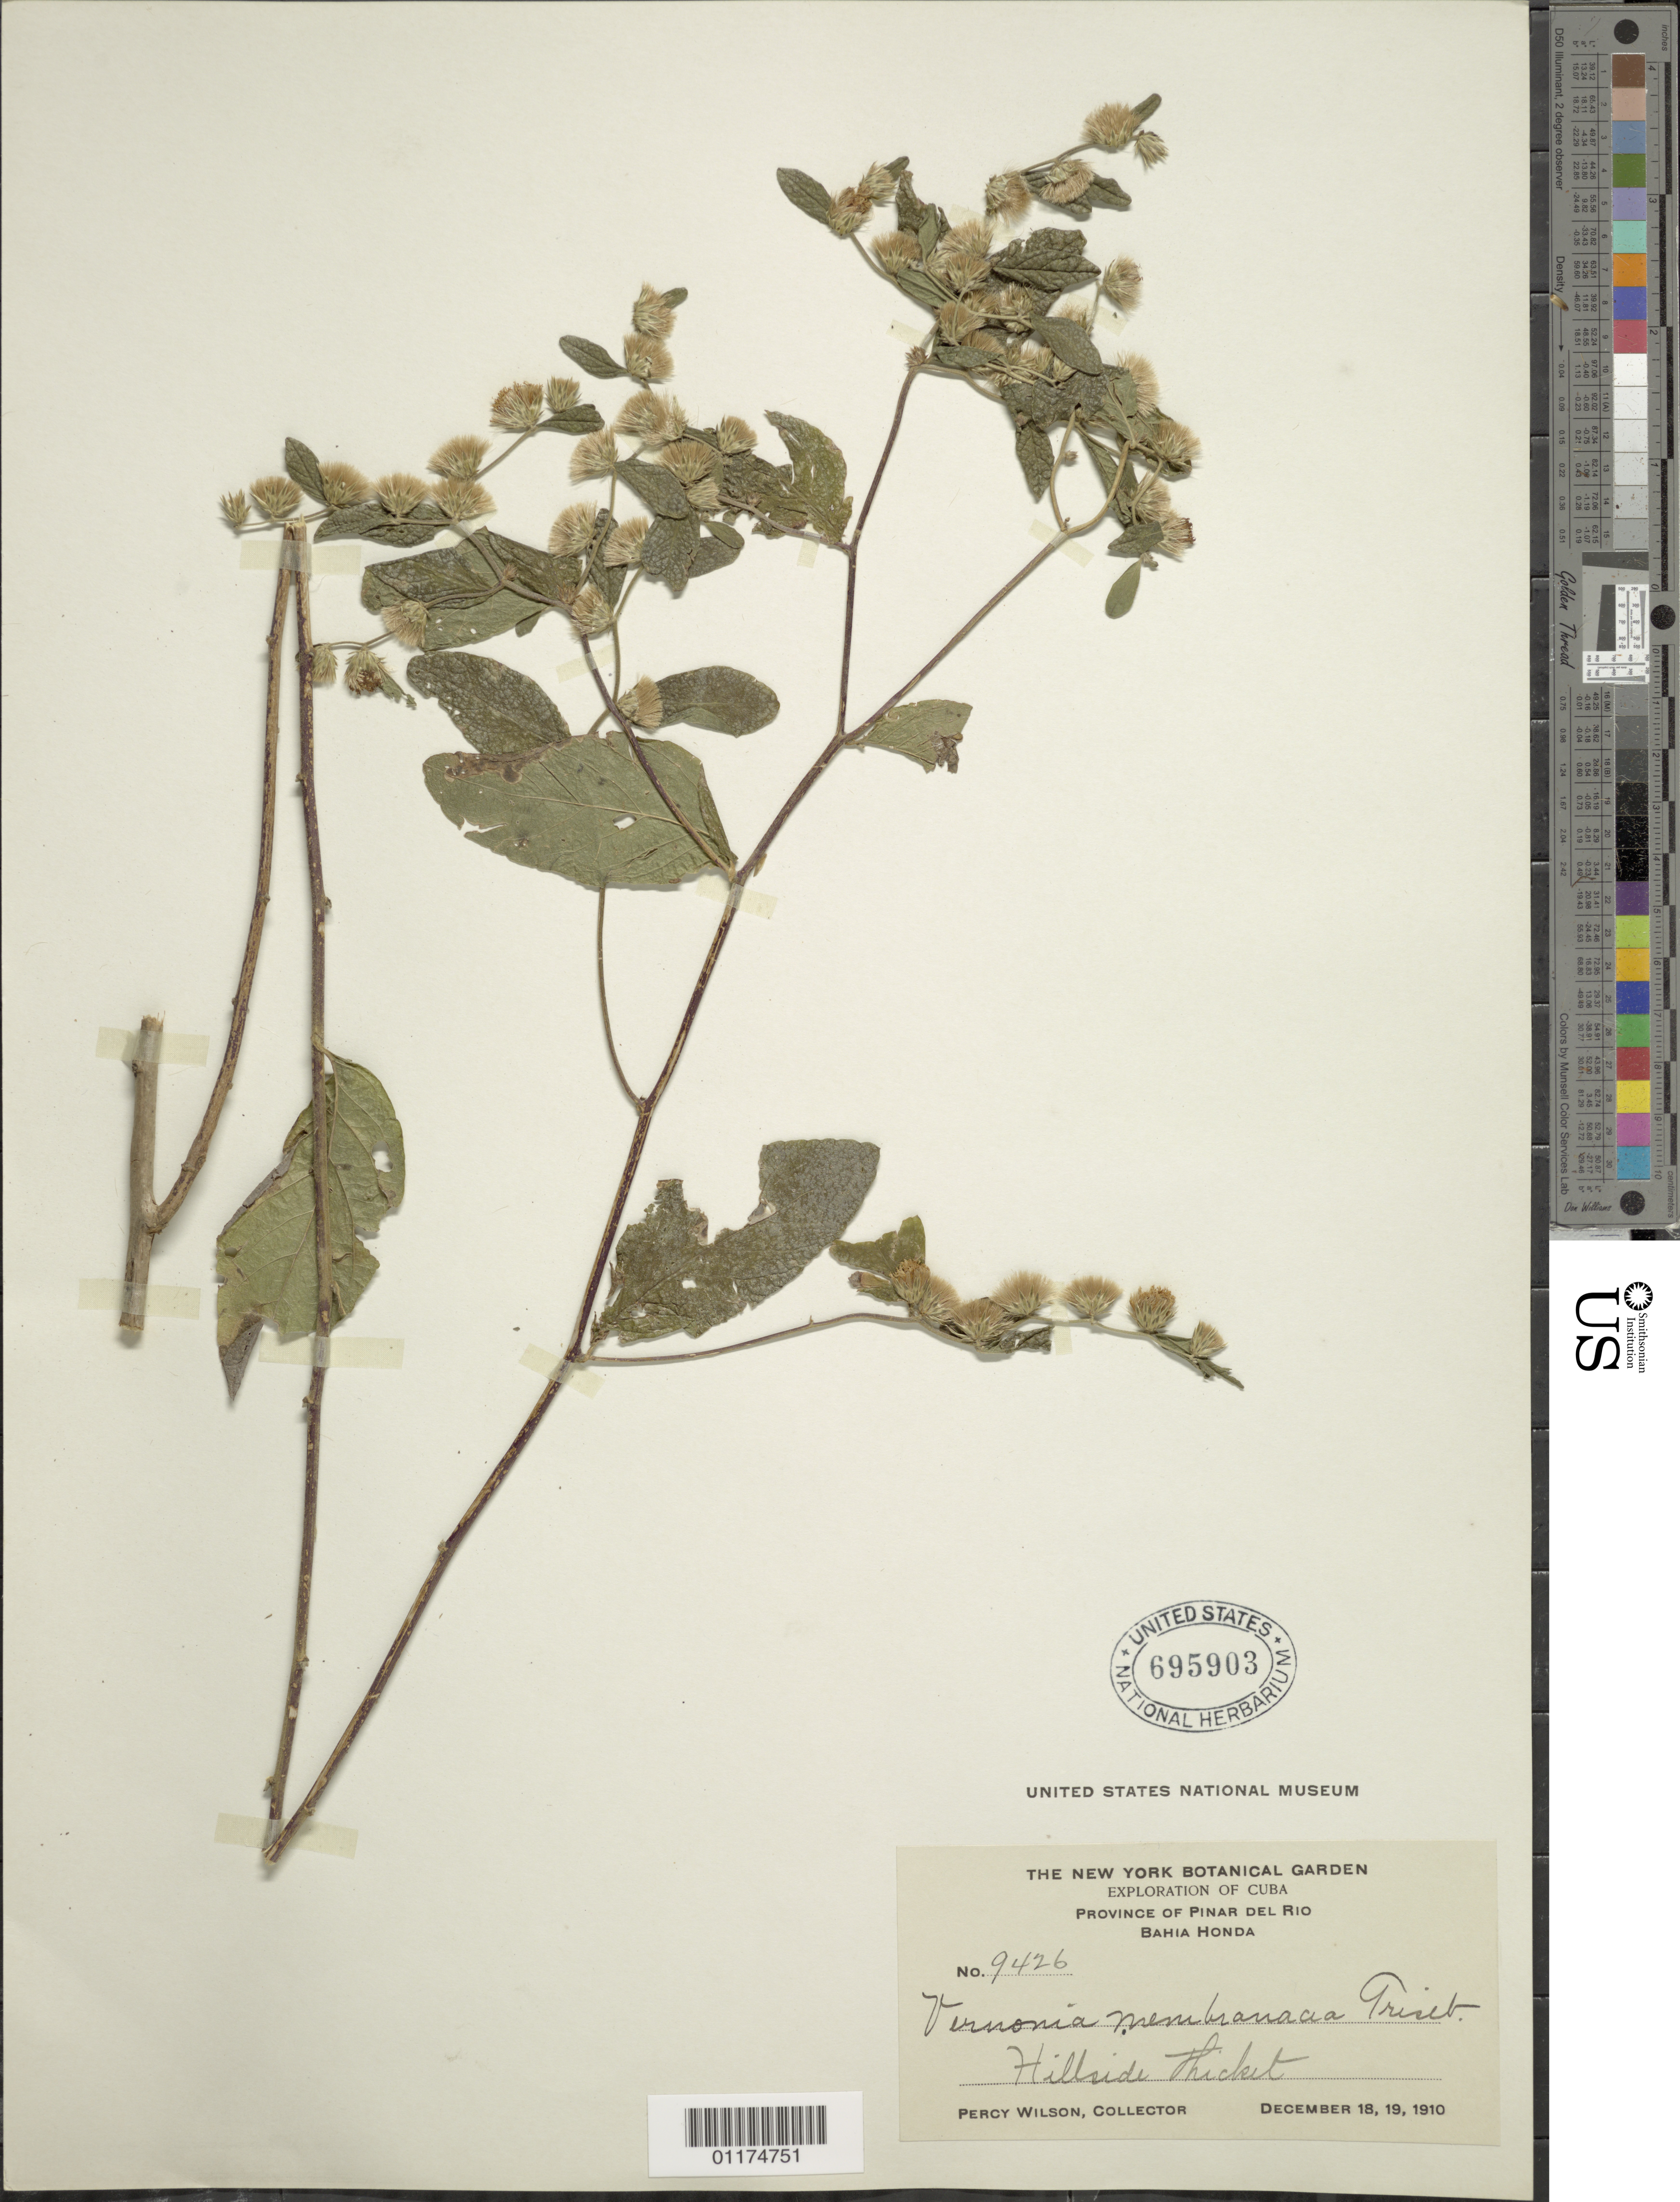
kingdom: Plantae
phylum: Tracheophyta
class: Magnoliopsida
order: Asterales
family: Asteraceae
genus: Lepidaploa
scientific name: Lepidaploa gnaphaliifolia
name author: (A. Rich.) H. Rob.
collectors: P. Wilson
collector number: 9426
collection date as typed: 18 Dec 1910 to 19 Dec 1910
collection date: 1910-12-18/1910-12-19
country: Cuba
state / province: Pinar del Rio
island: Cuba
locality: Bahia Honda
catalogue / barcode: US 695903